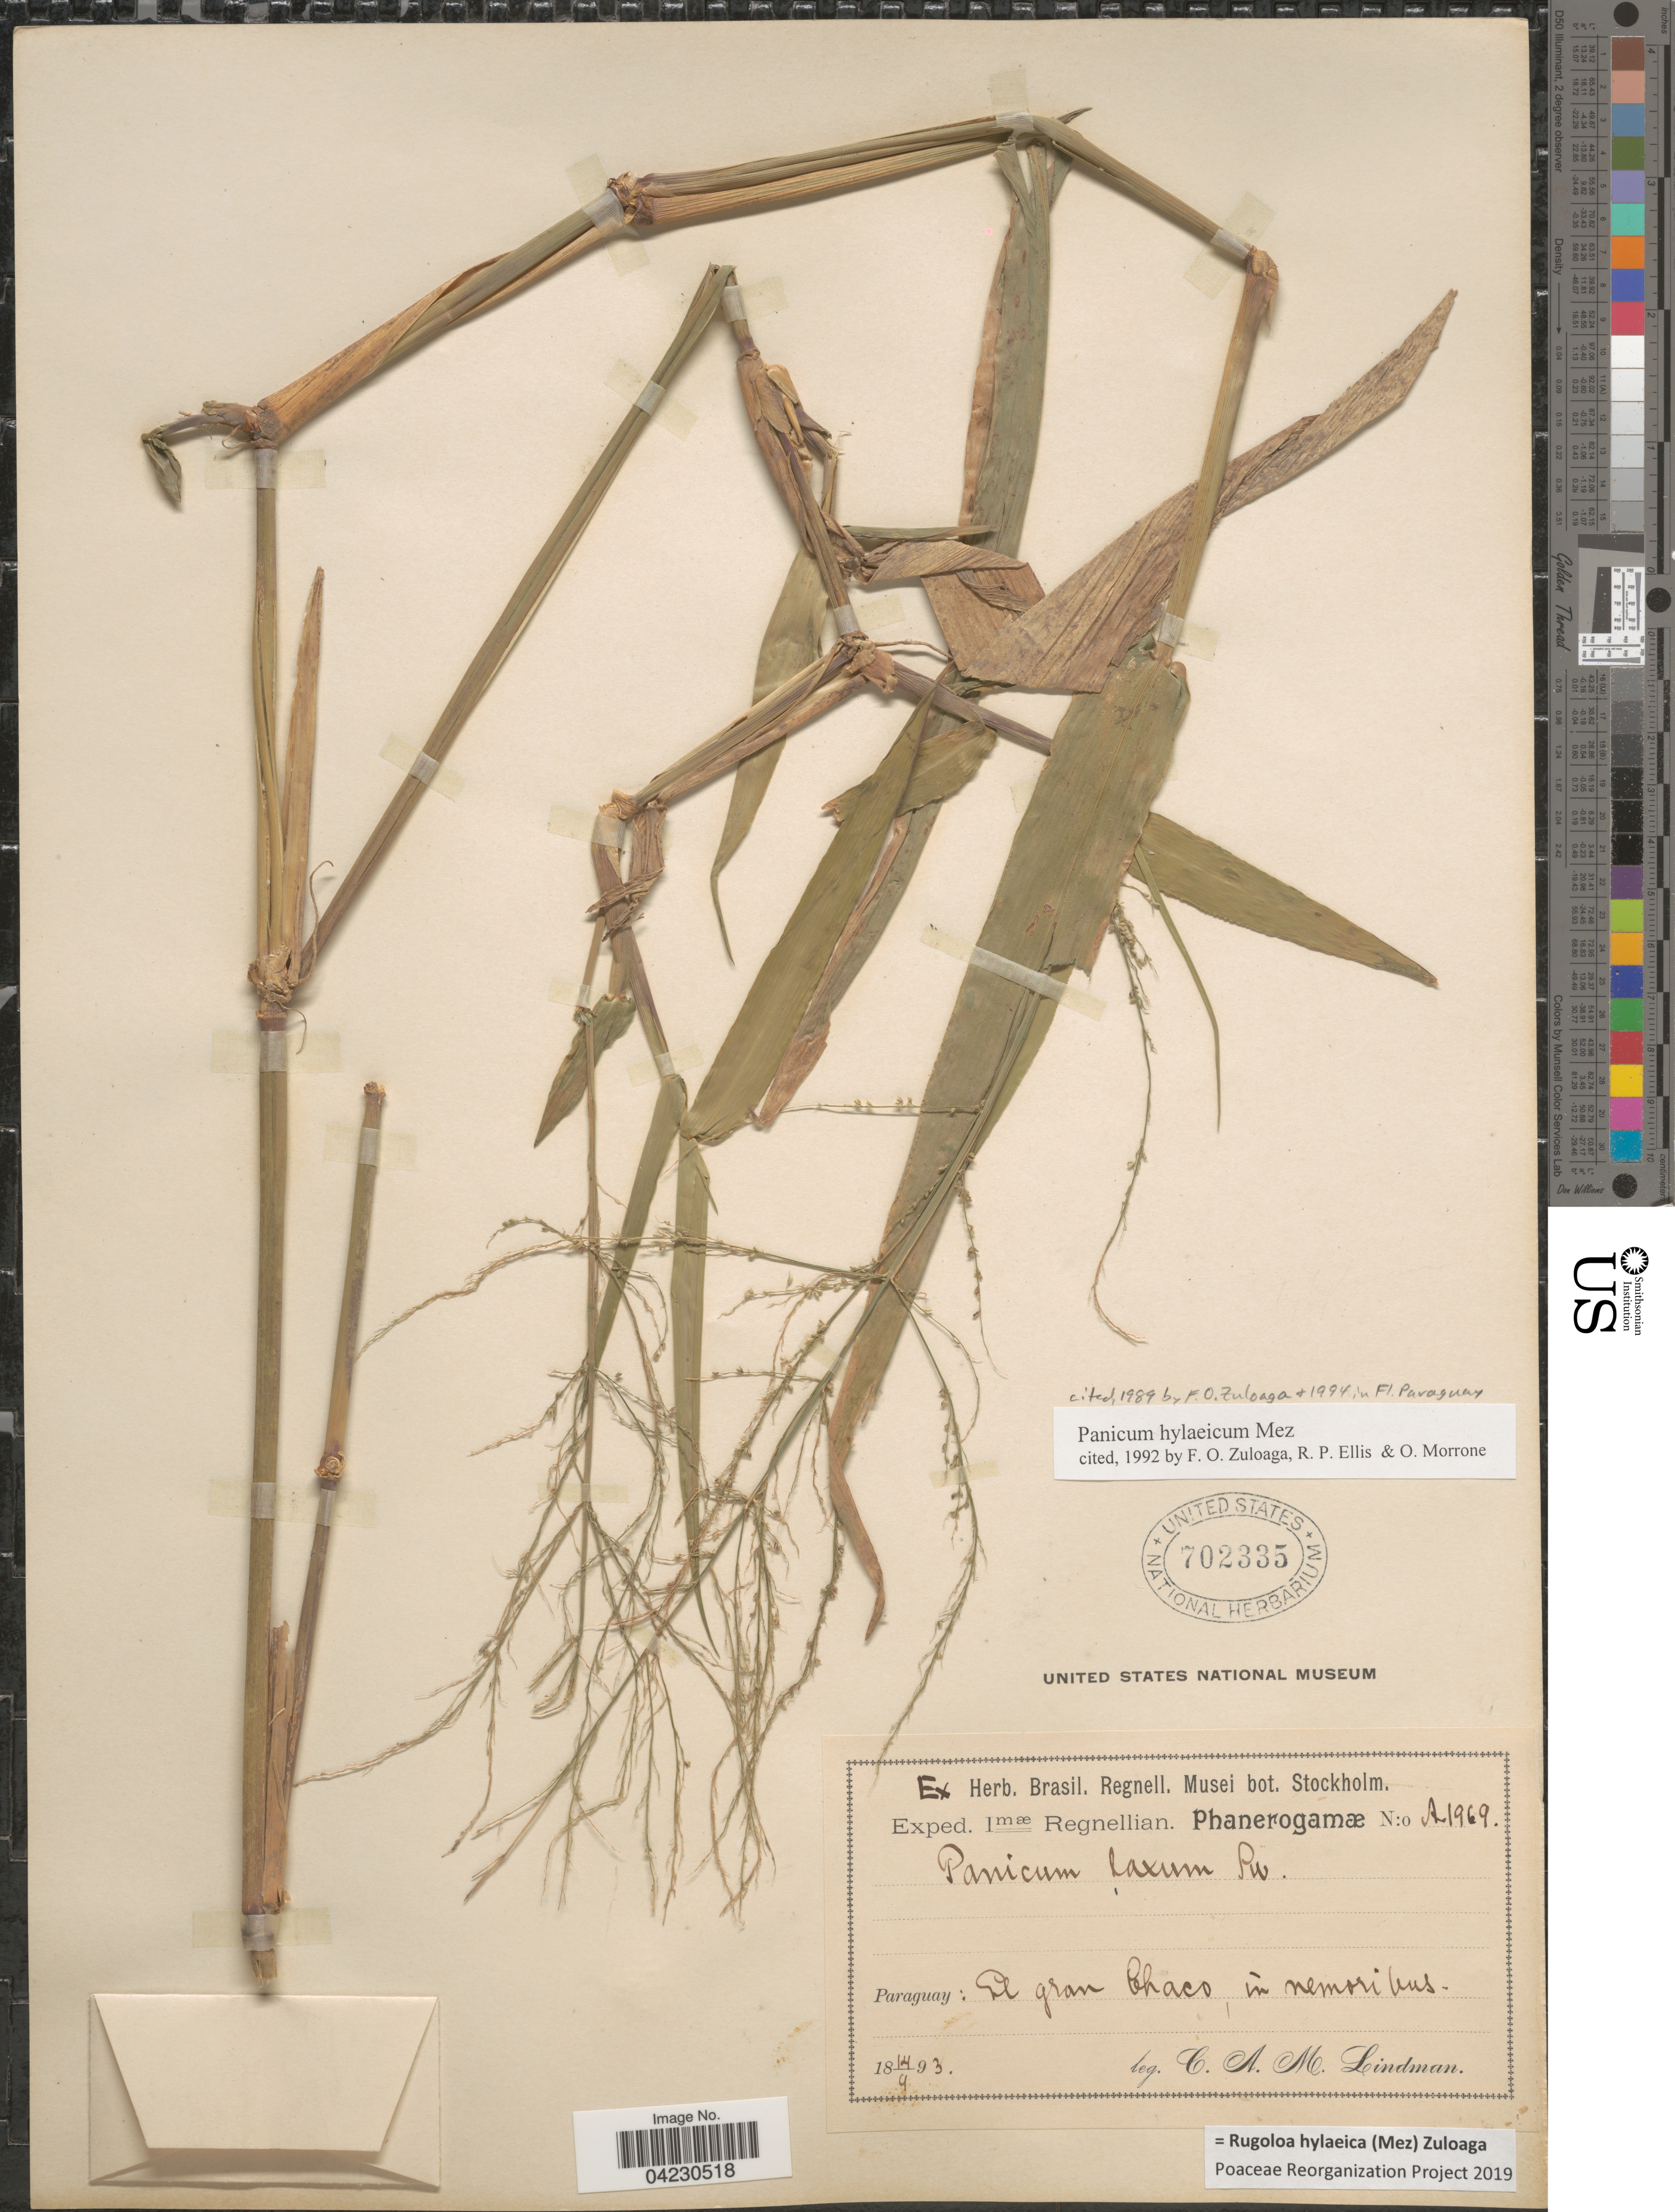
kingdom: Plantae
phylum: Tracheophyta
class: Liliopsida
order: Poales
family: Poaceae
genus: Rugoloa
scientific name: Rugoloa hylaeica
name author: (Mez) Zuloaga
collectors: C. A. M. Lindman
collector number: A1969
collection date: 1893-09-14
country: Paraguay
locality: Exped. Imæ Regnellian. El gran Chaco, in nemoribus.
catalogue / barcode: US 702335